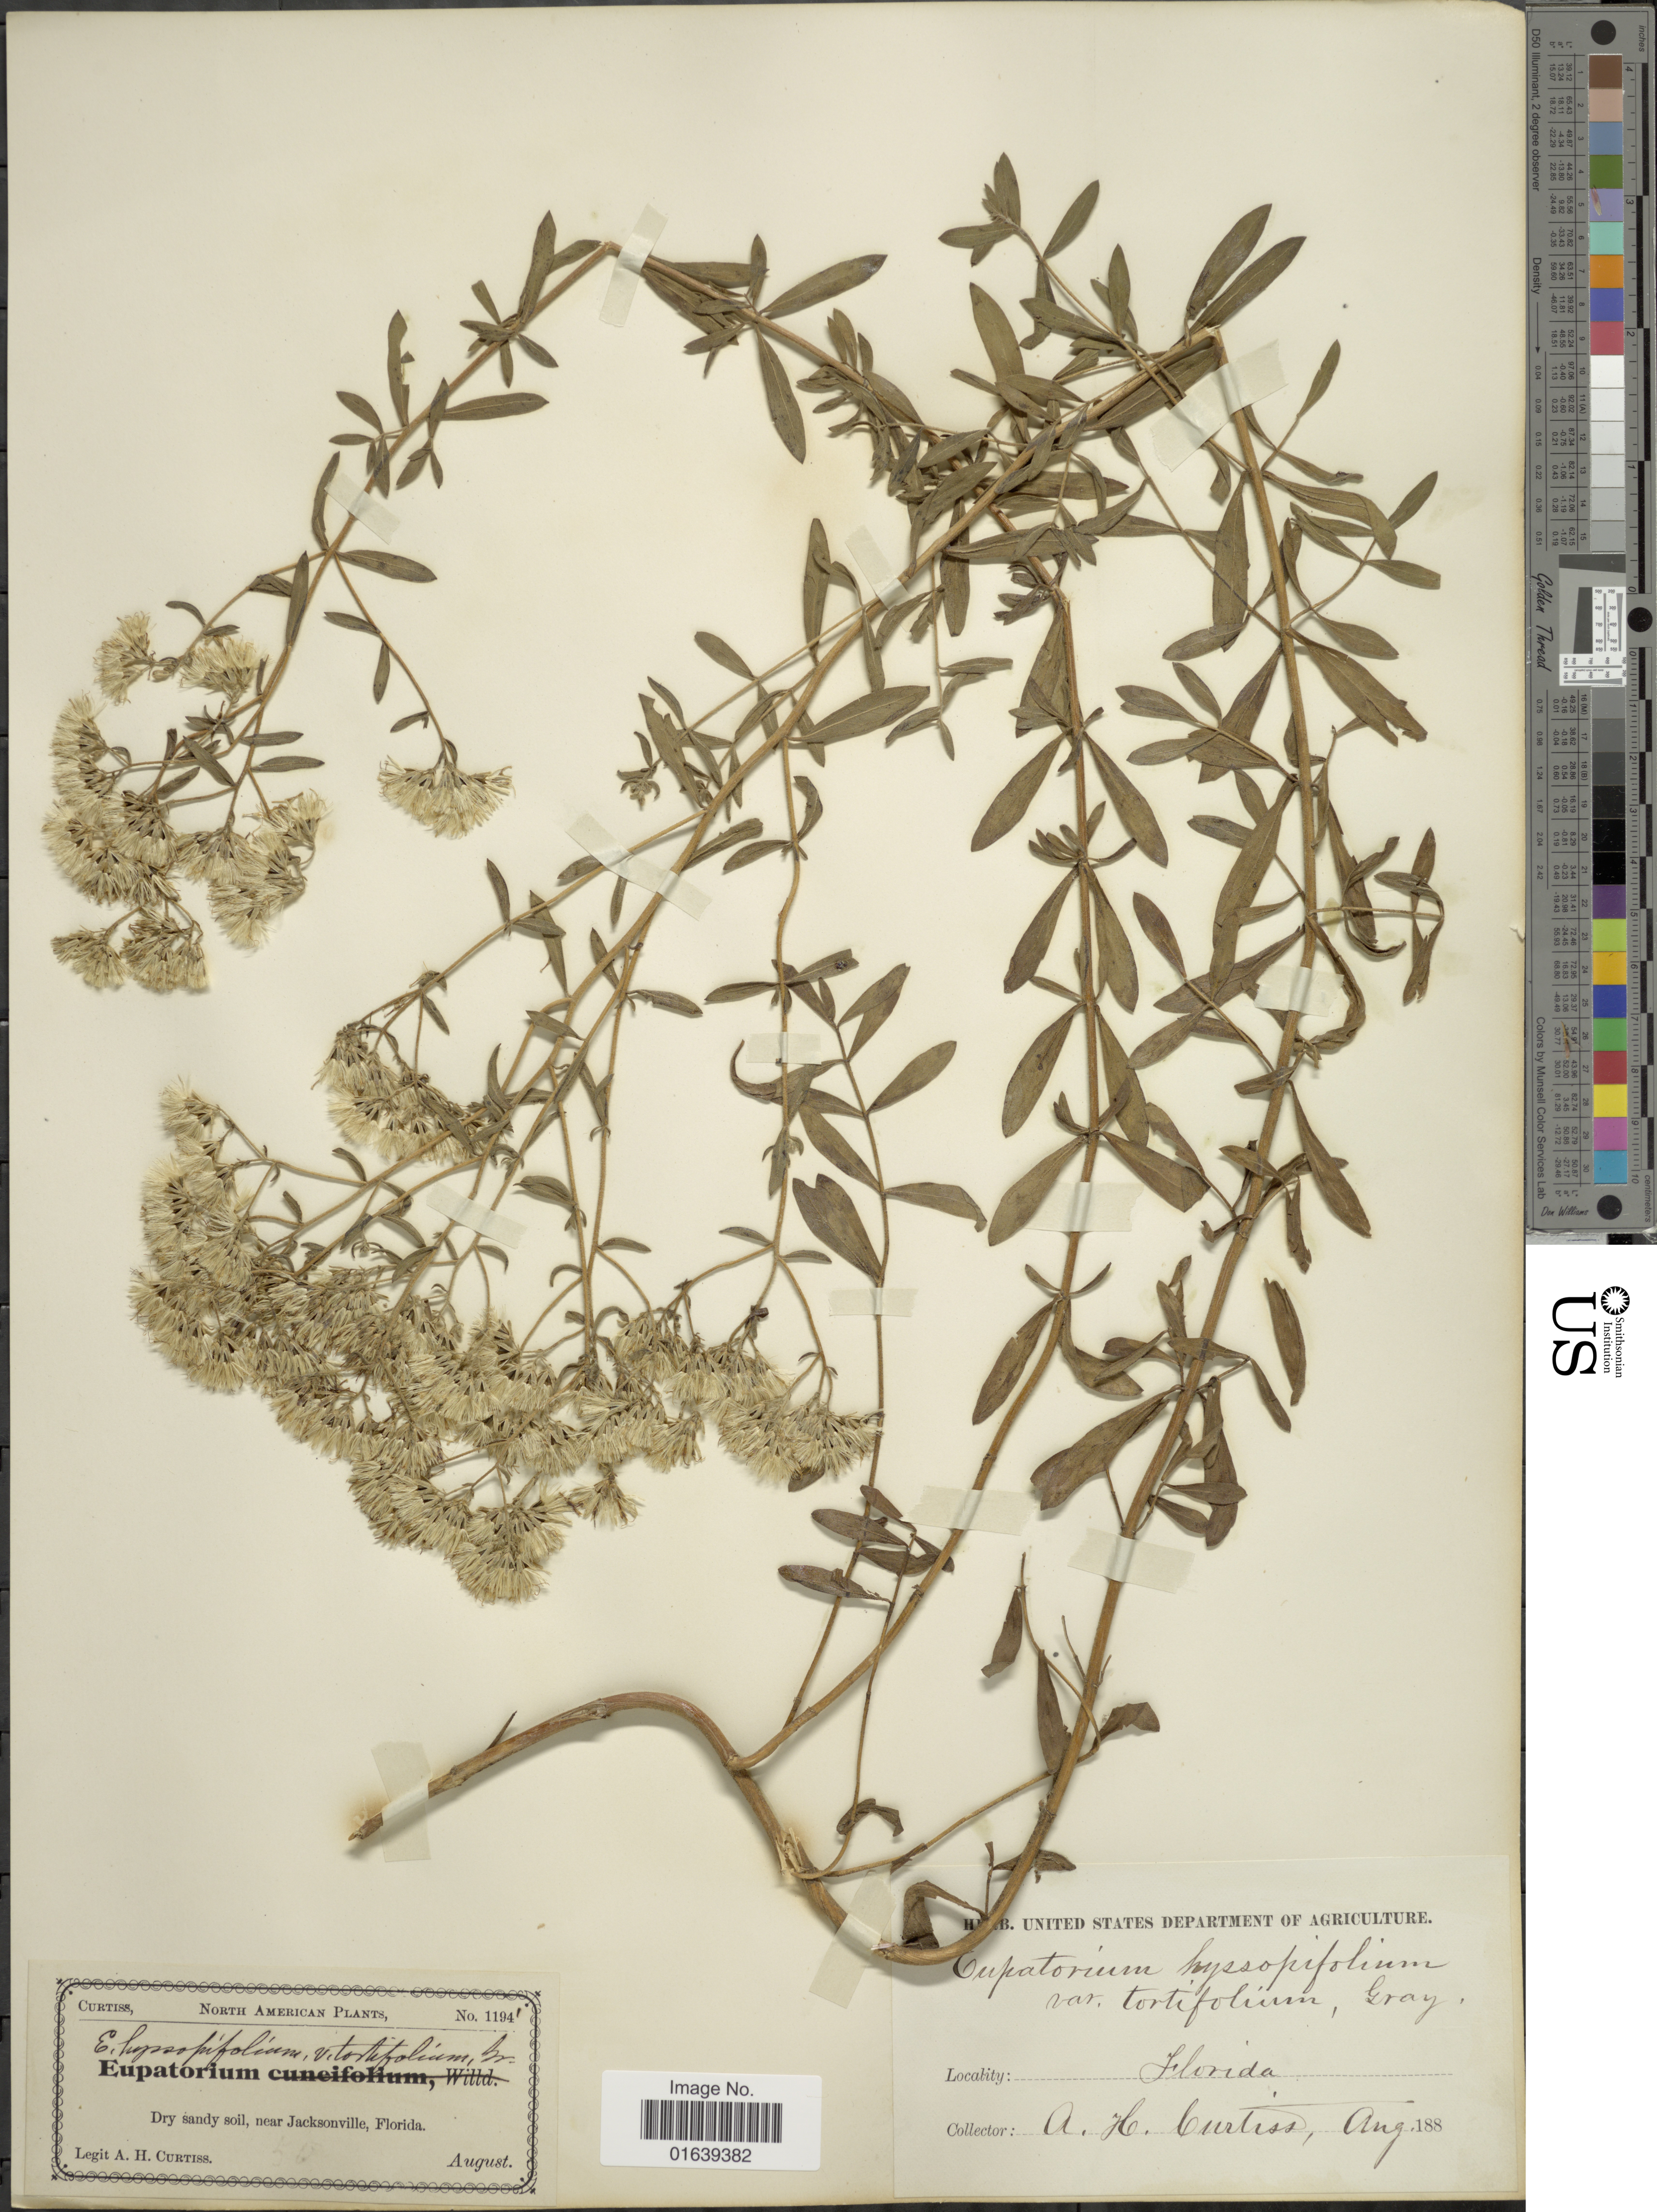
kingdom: Plantae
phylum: Tracheophyta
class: Magnoliopsida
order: Asterales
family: Asteraceae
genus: Eupatorium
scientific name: Eupatorium linearifolium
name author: Walter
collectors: A. H. Curtiss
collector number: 1194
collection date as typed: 188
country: United States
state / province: Florida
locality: Dry sandy soil, near Jacksonville, Florida